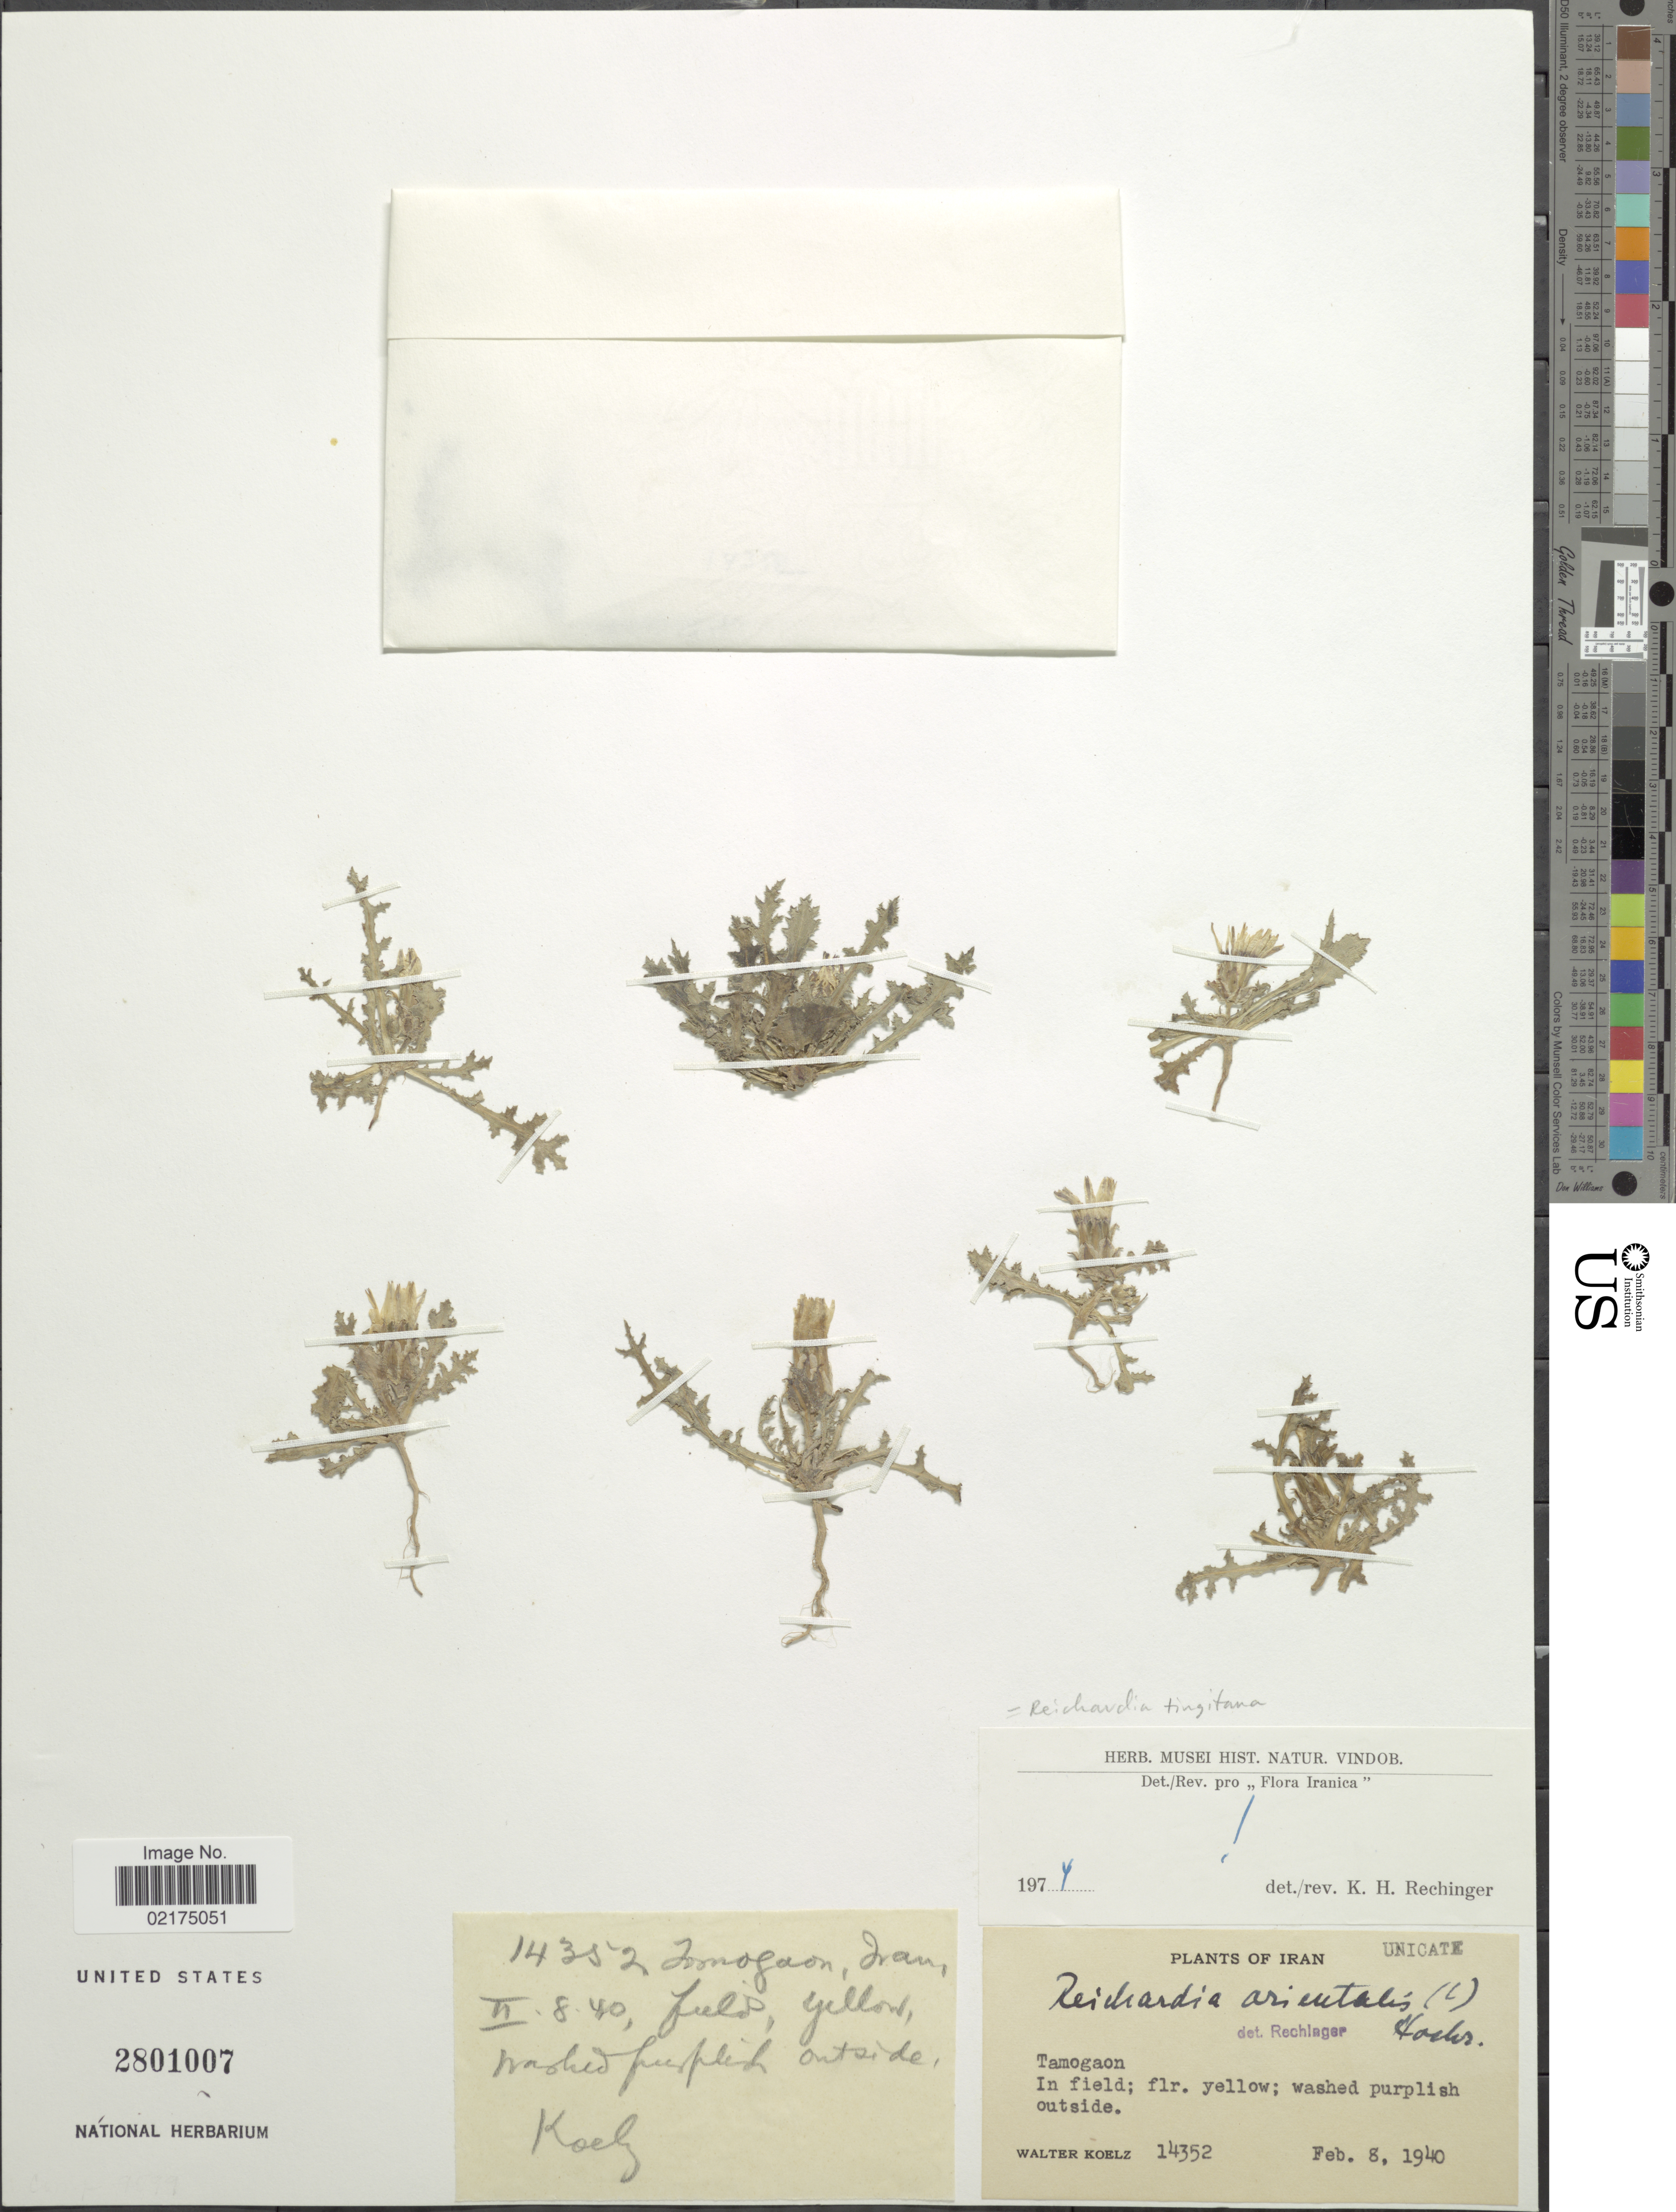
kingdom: Plantae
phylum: Tracheophyta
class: Magnoliopsida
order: Asterales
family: Asteraceae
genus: Reichardia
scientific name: Reichardia tingitana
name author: (L.) Roth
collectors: W. N. Koelz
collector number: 14352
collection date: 1940-02-08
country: Iran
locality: Tamogaon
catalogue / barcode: US 2801007